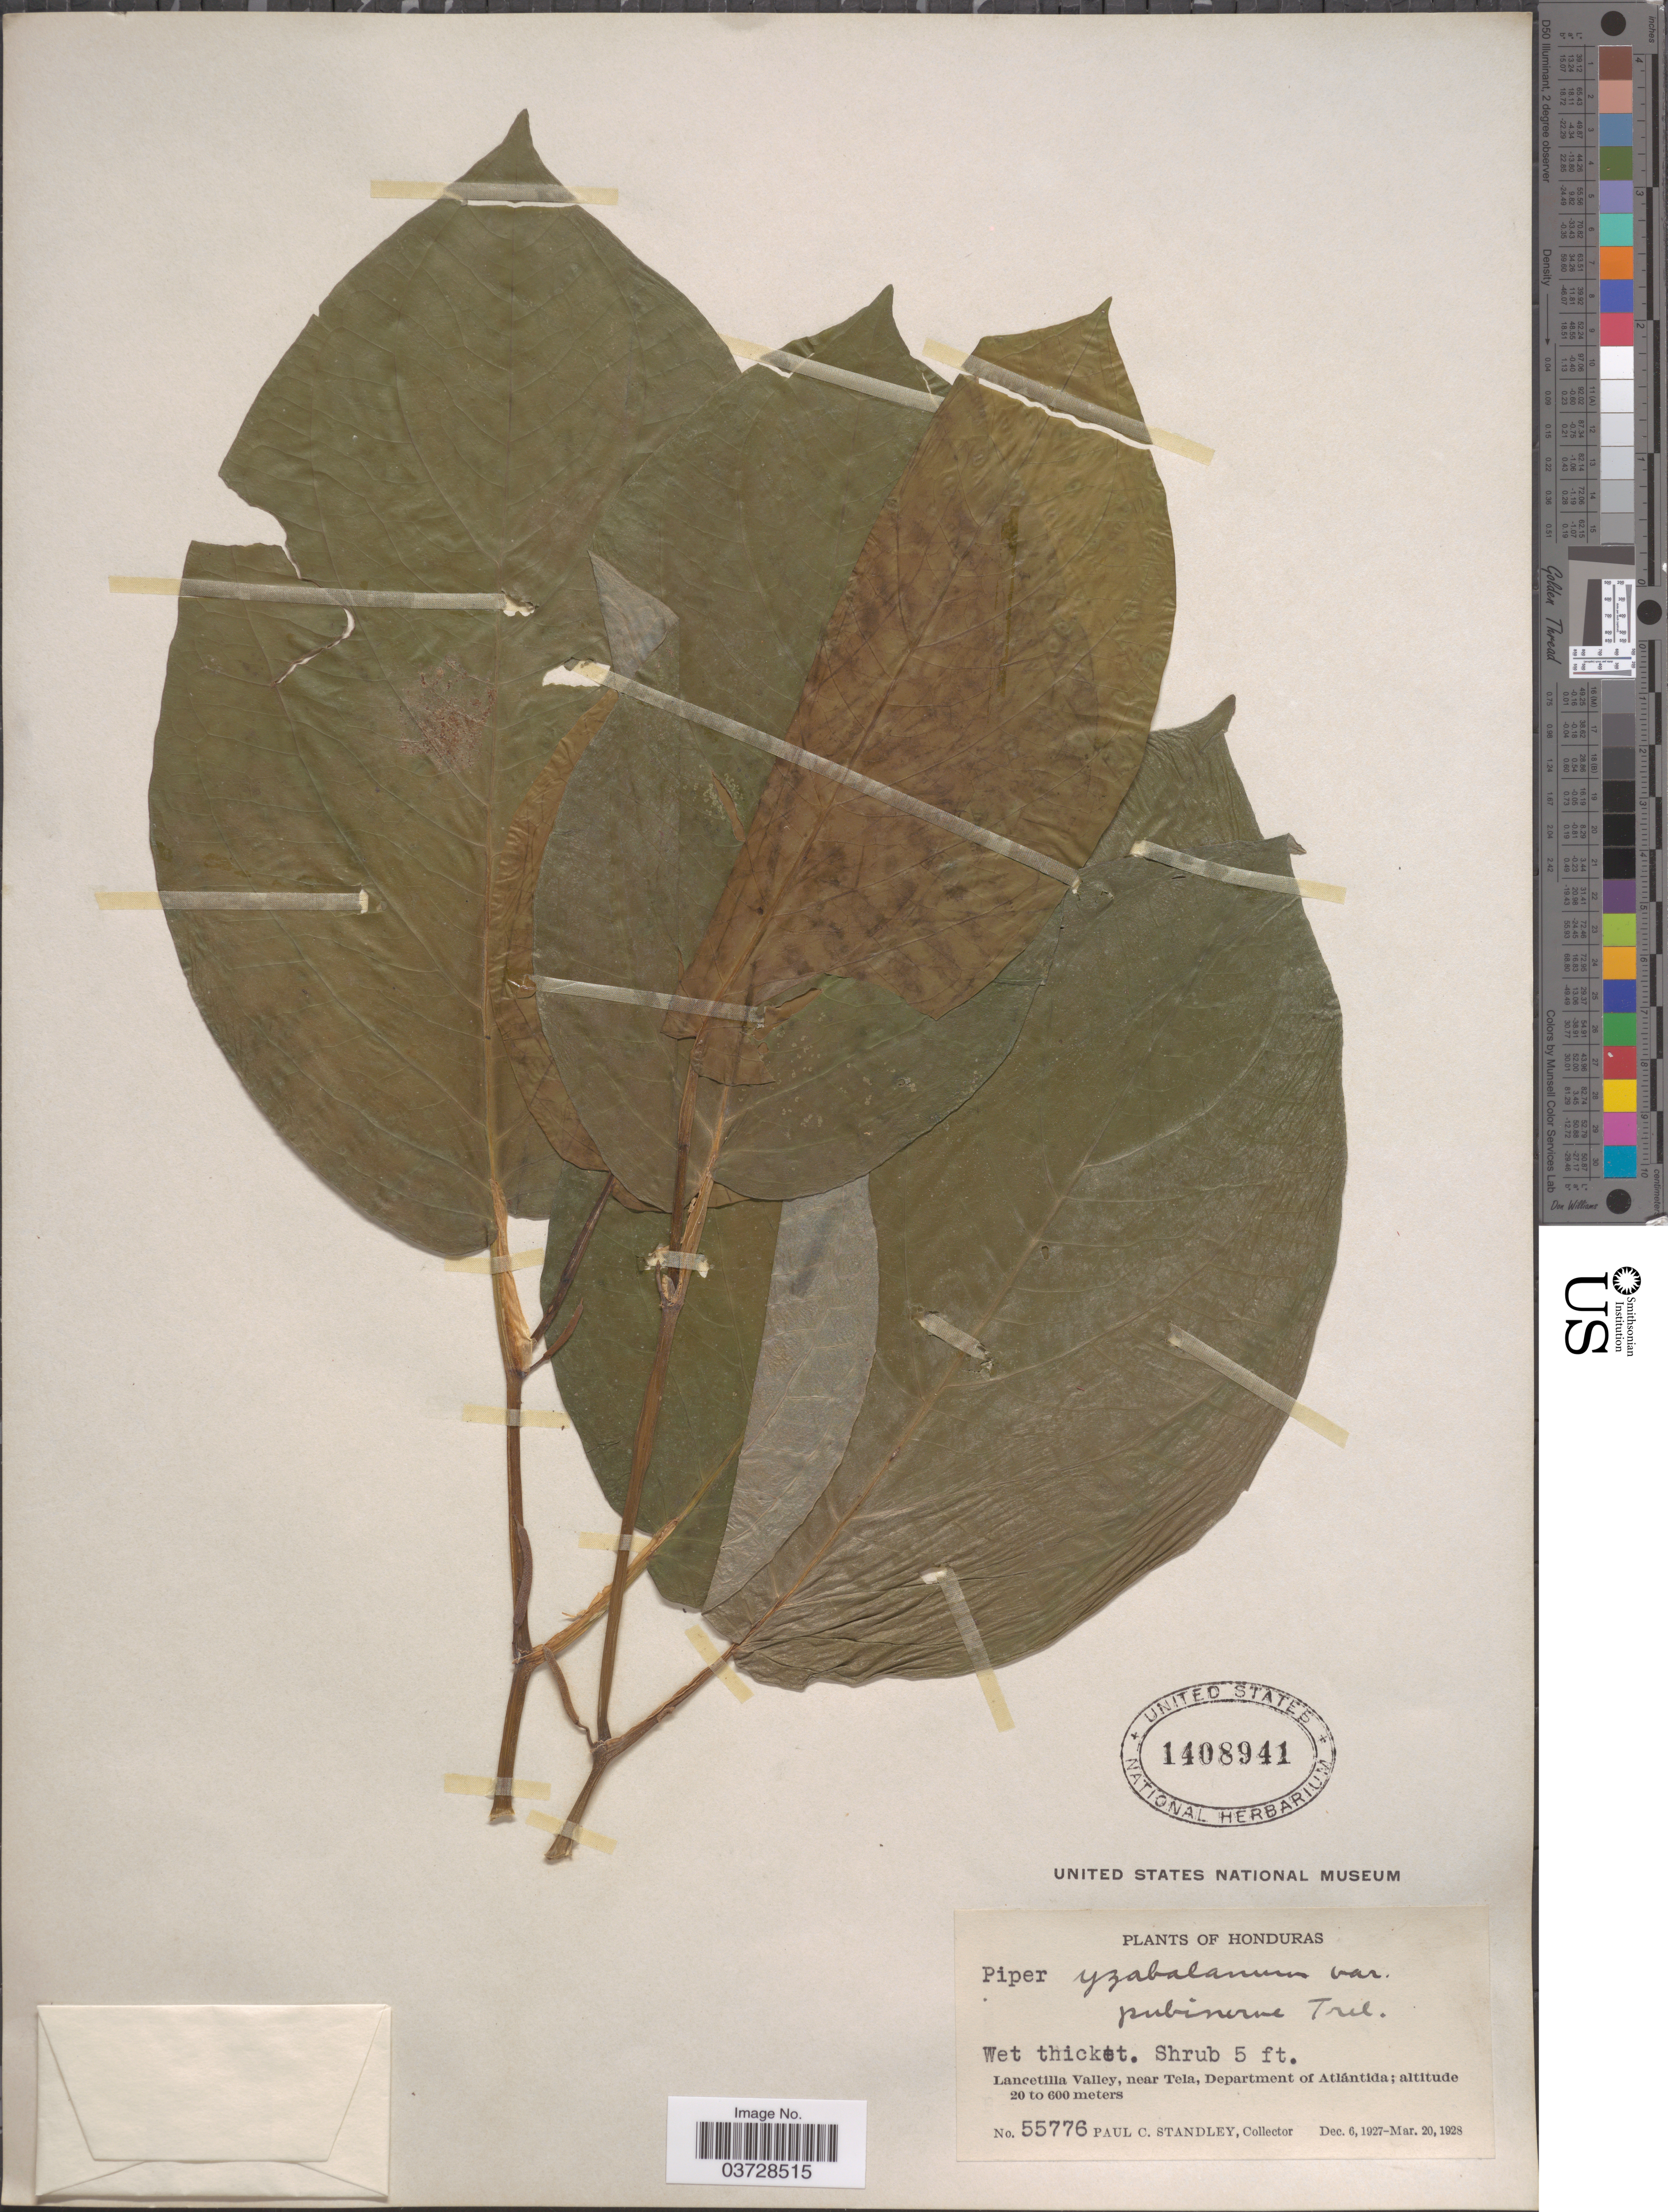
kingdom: Plantae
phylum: Tracheophyta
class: Magnoliopsida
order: Piperales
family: Piperaceae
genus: Piper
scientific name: Piper yzabalanum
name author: C. DC.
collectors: P. C. Standley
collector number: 55776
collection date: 1927-12-06/1928-03-20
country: Honduras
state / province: Atlantida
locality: Lancetilla Valley, near Tela, Department of Atlántida.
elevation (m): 20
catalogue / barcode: US 1408941